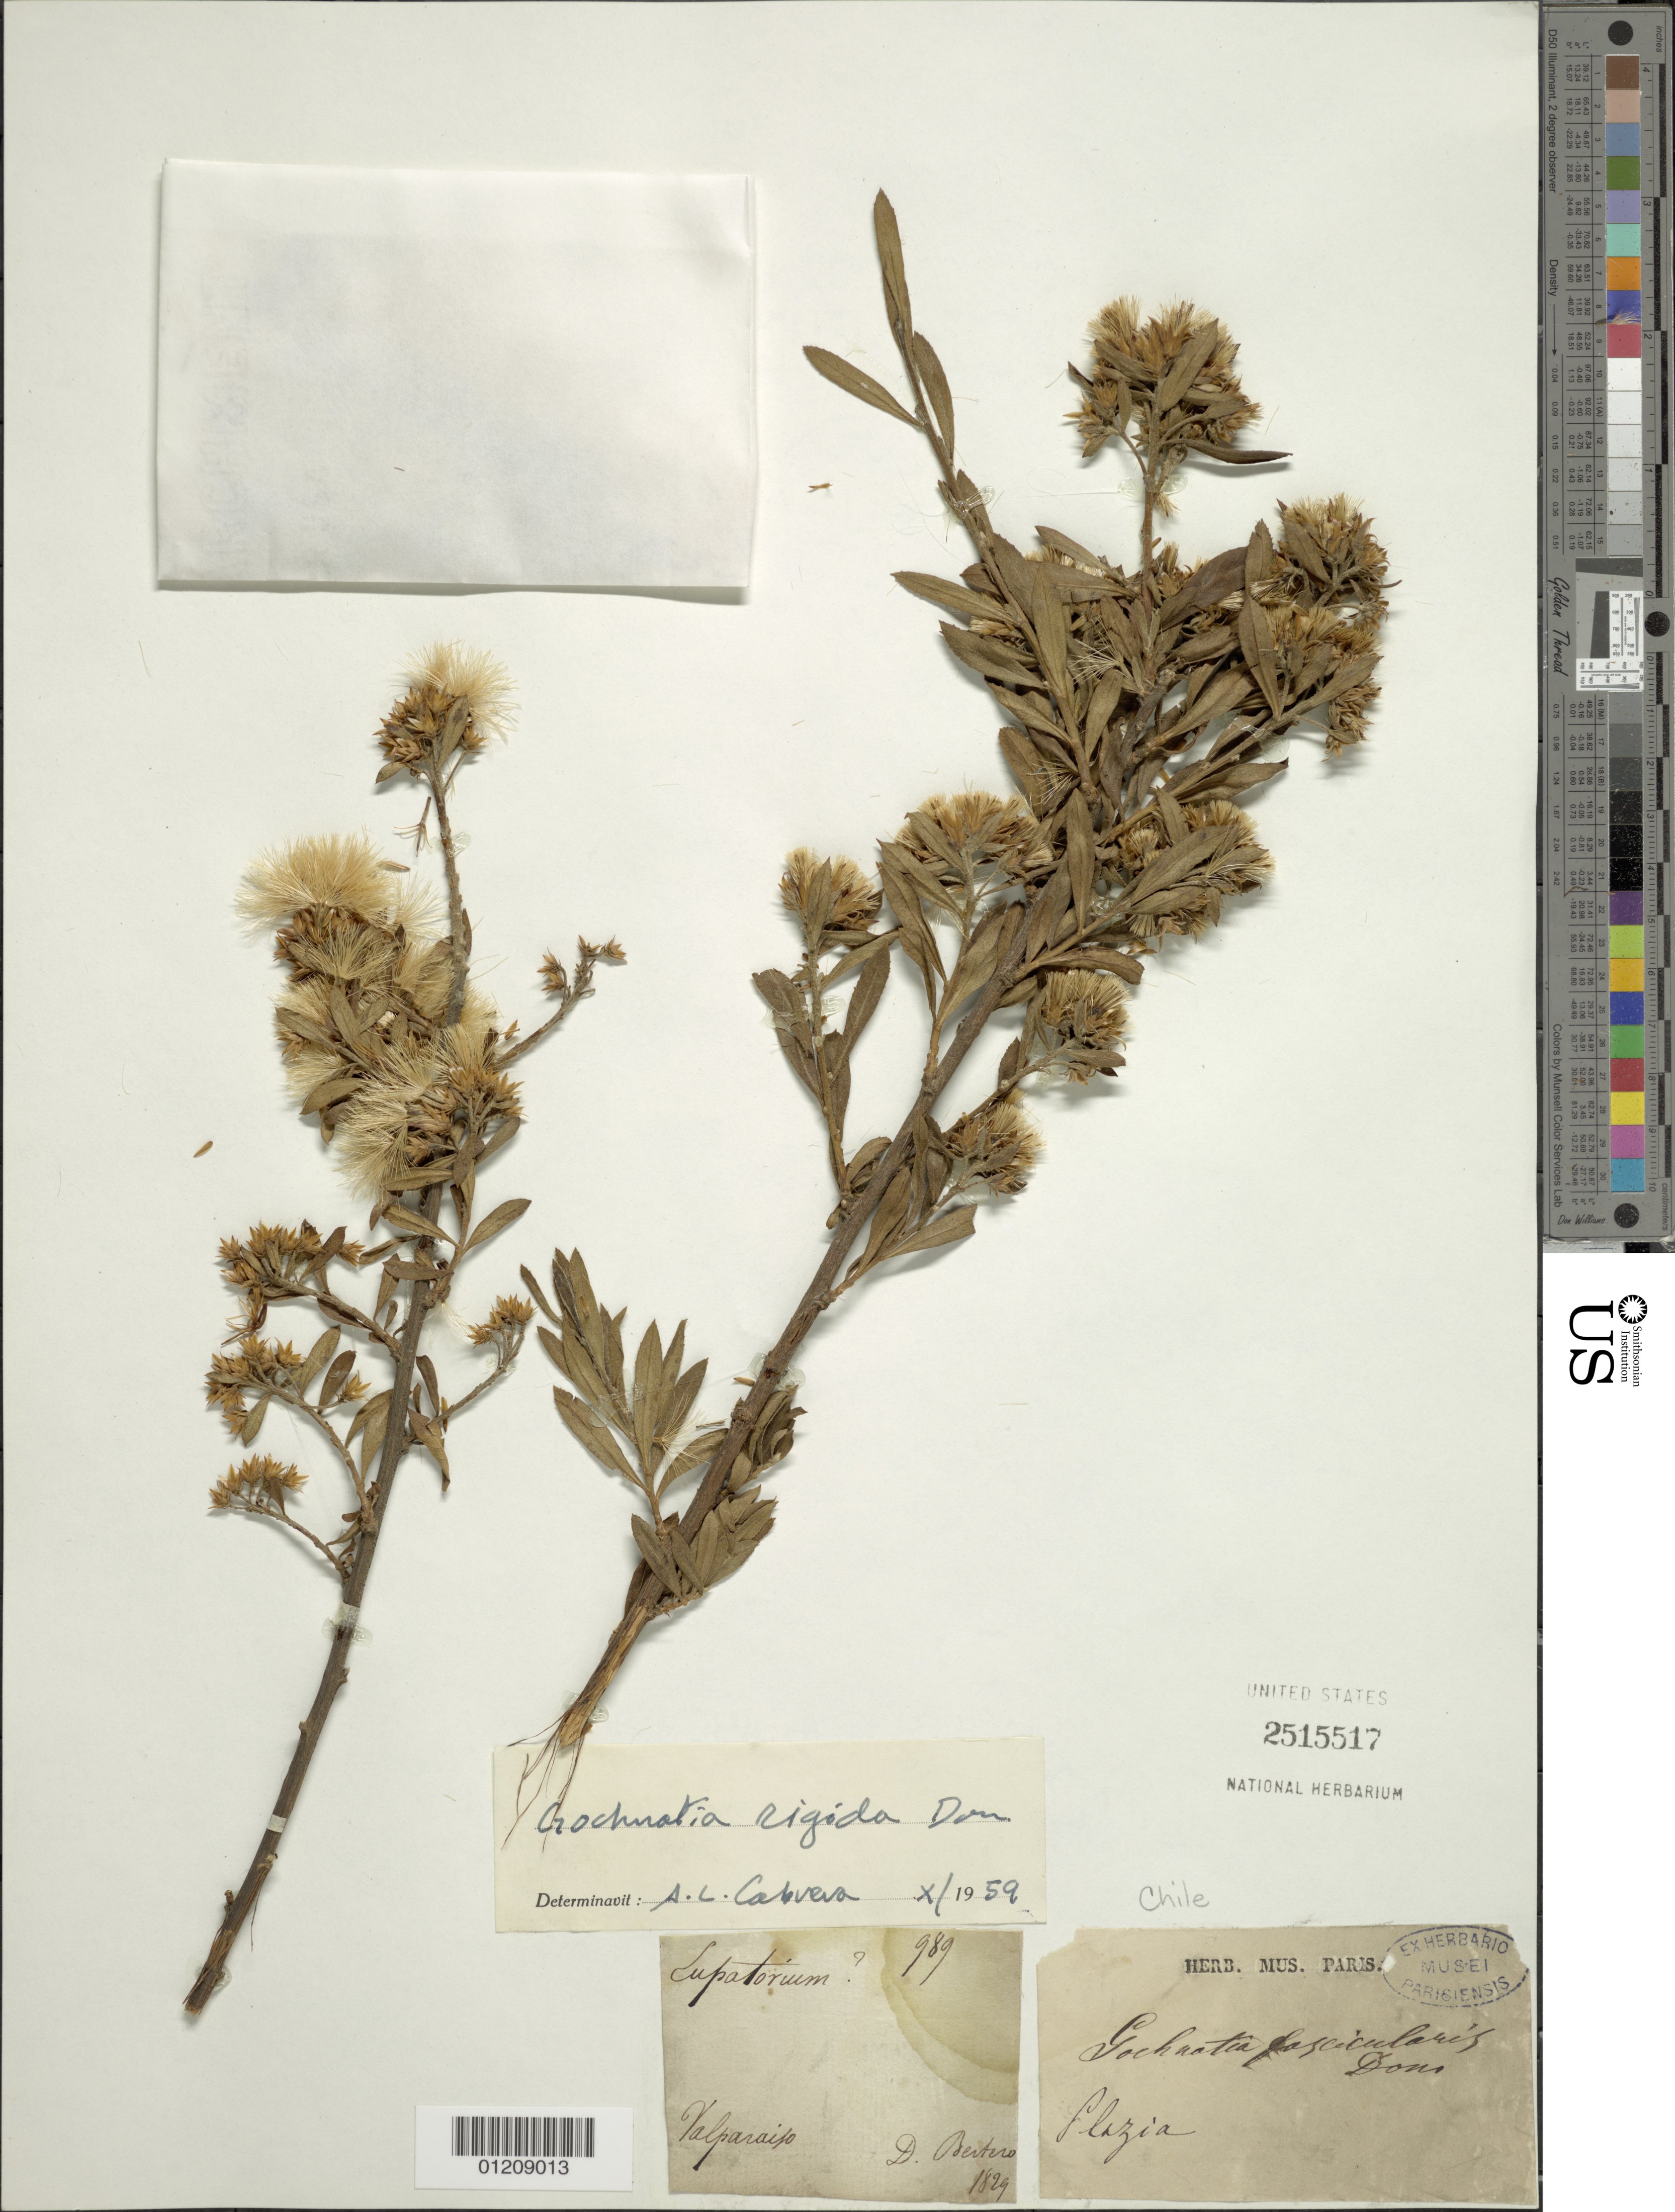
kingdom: Plantae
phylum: Tracheophyta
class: Magnoliopsida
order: Asterales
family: Asteraceae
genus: Pentaphorus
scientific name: Pentaphorus foliolosus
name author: D. Don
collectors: D. Bertero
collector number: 989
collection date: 1829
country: Chile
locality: Valparaiso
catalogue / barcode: US 2515517